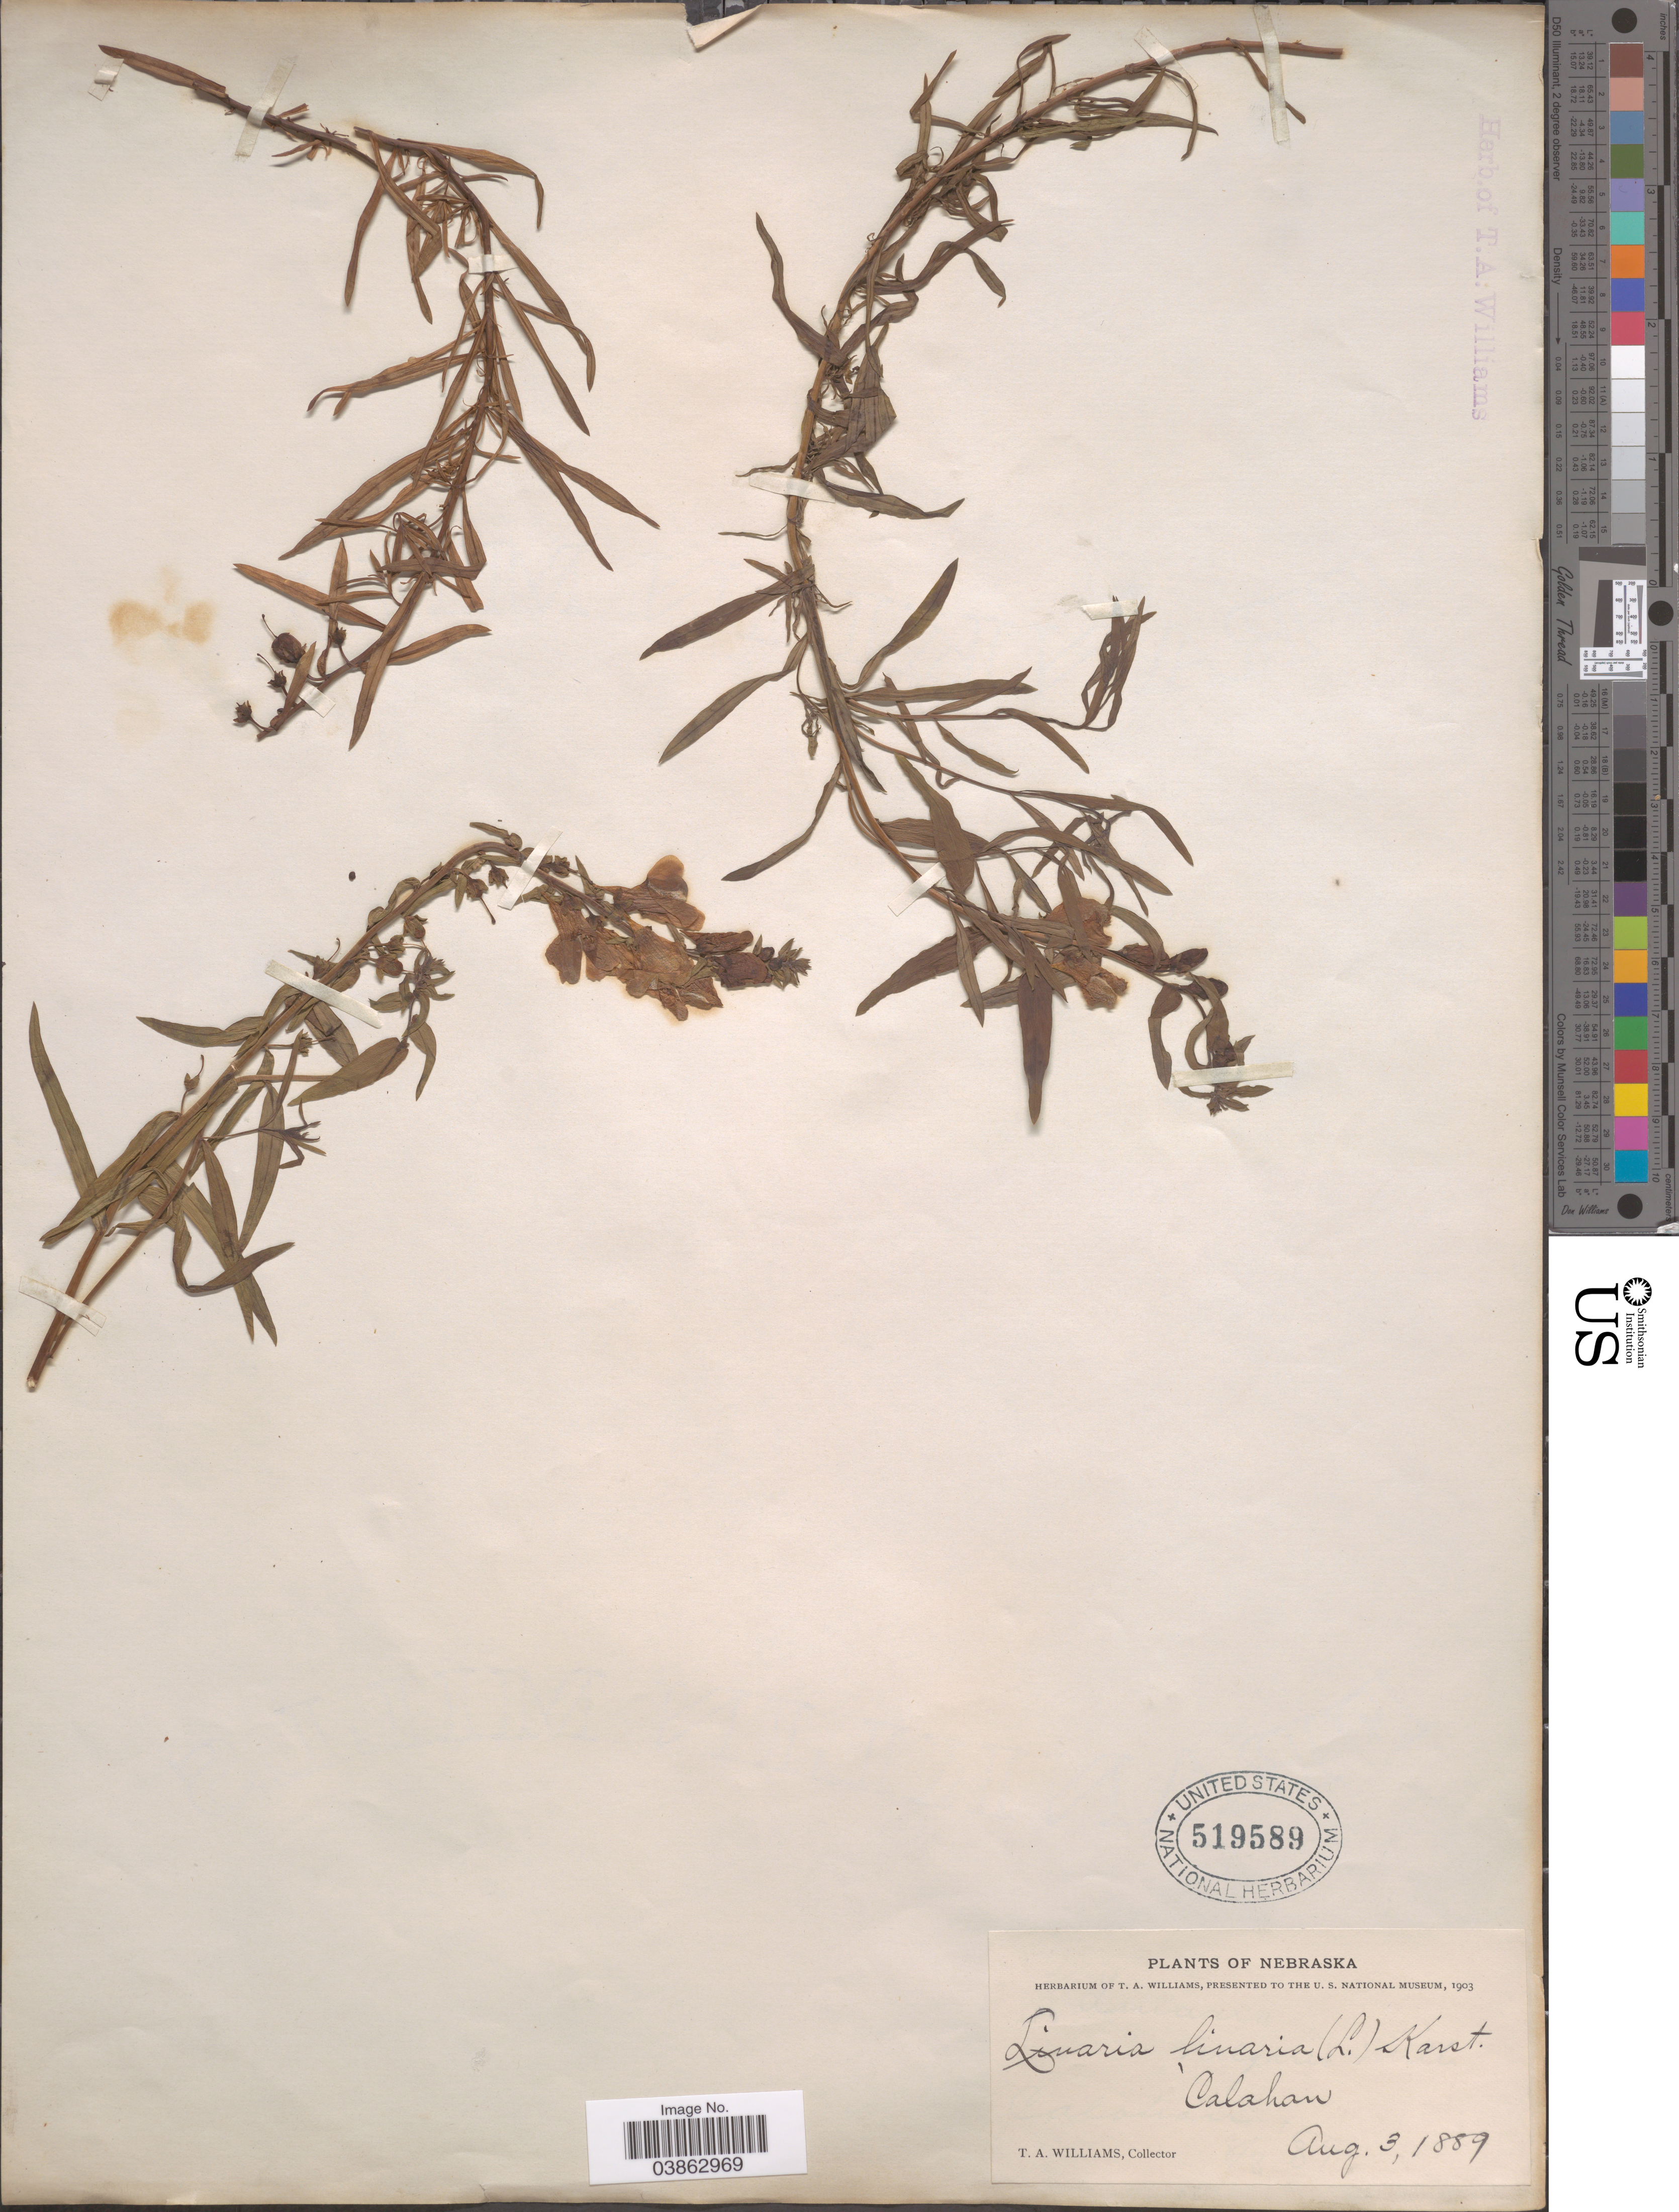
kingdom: Plantae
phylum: Tracheophyta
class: Magnoliopsida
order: Lamiales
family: Plantaginaceae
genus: Linaria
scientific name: Linaria vulgaris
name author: Mill.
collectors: T. Williams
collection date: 1889-08-03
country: United States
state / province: Nebraska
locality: Calahan.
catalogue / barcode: US 519589